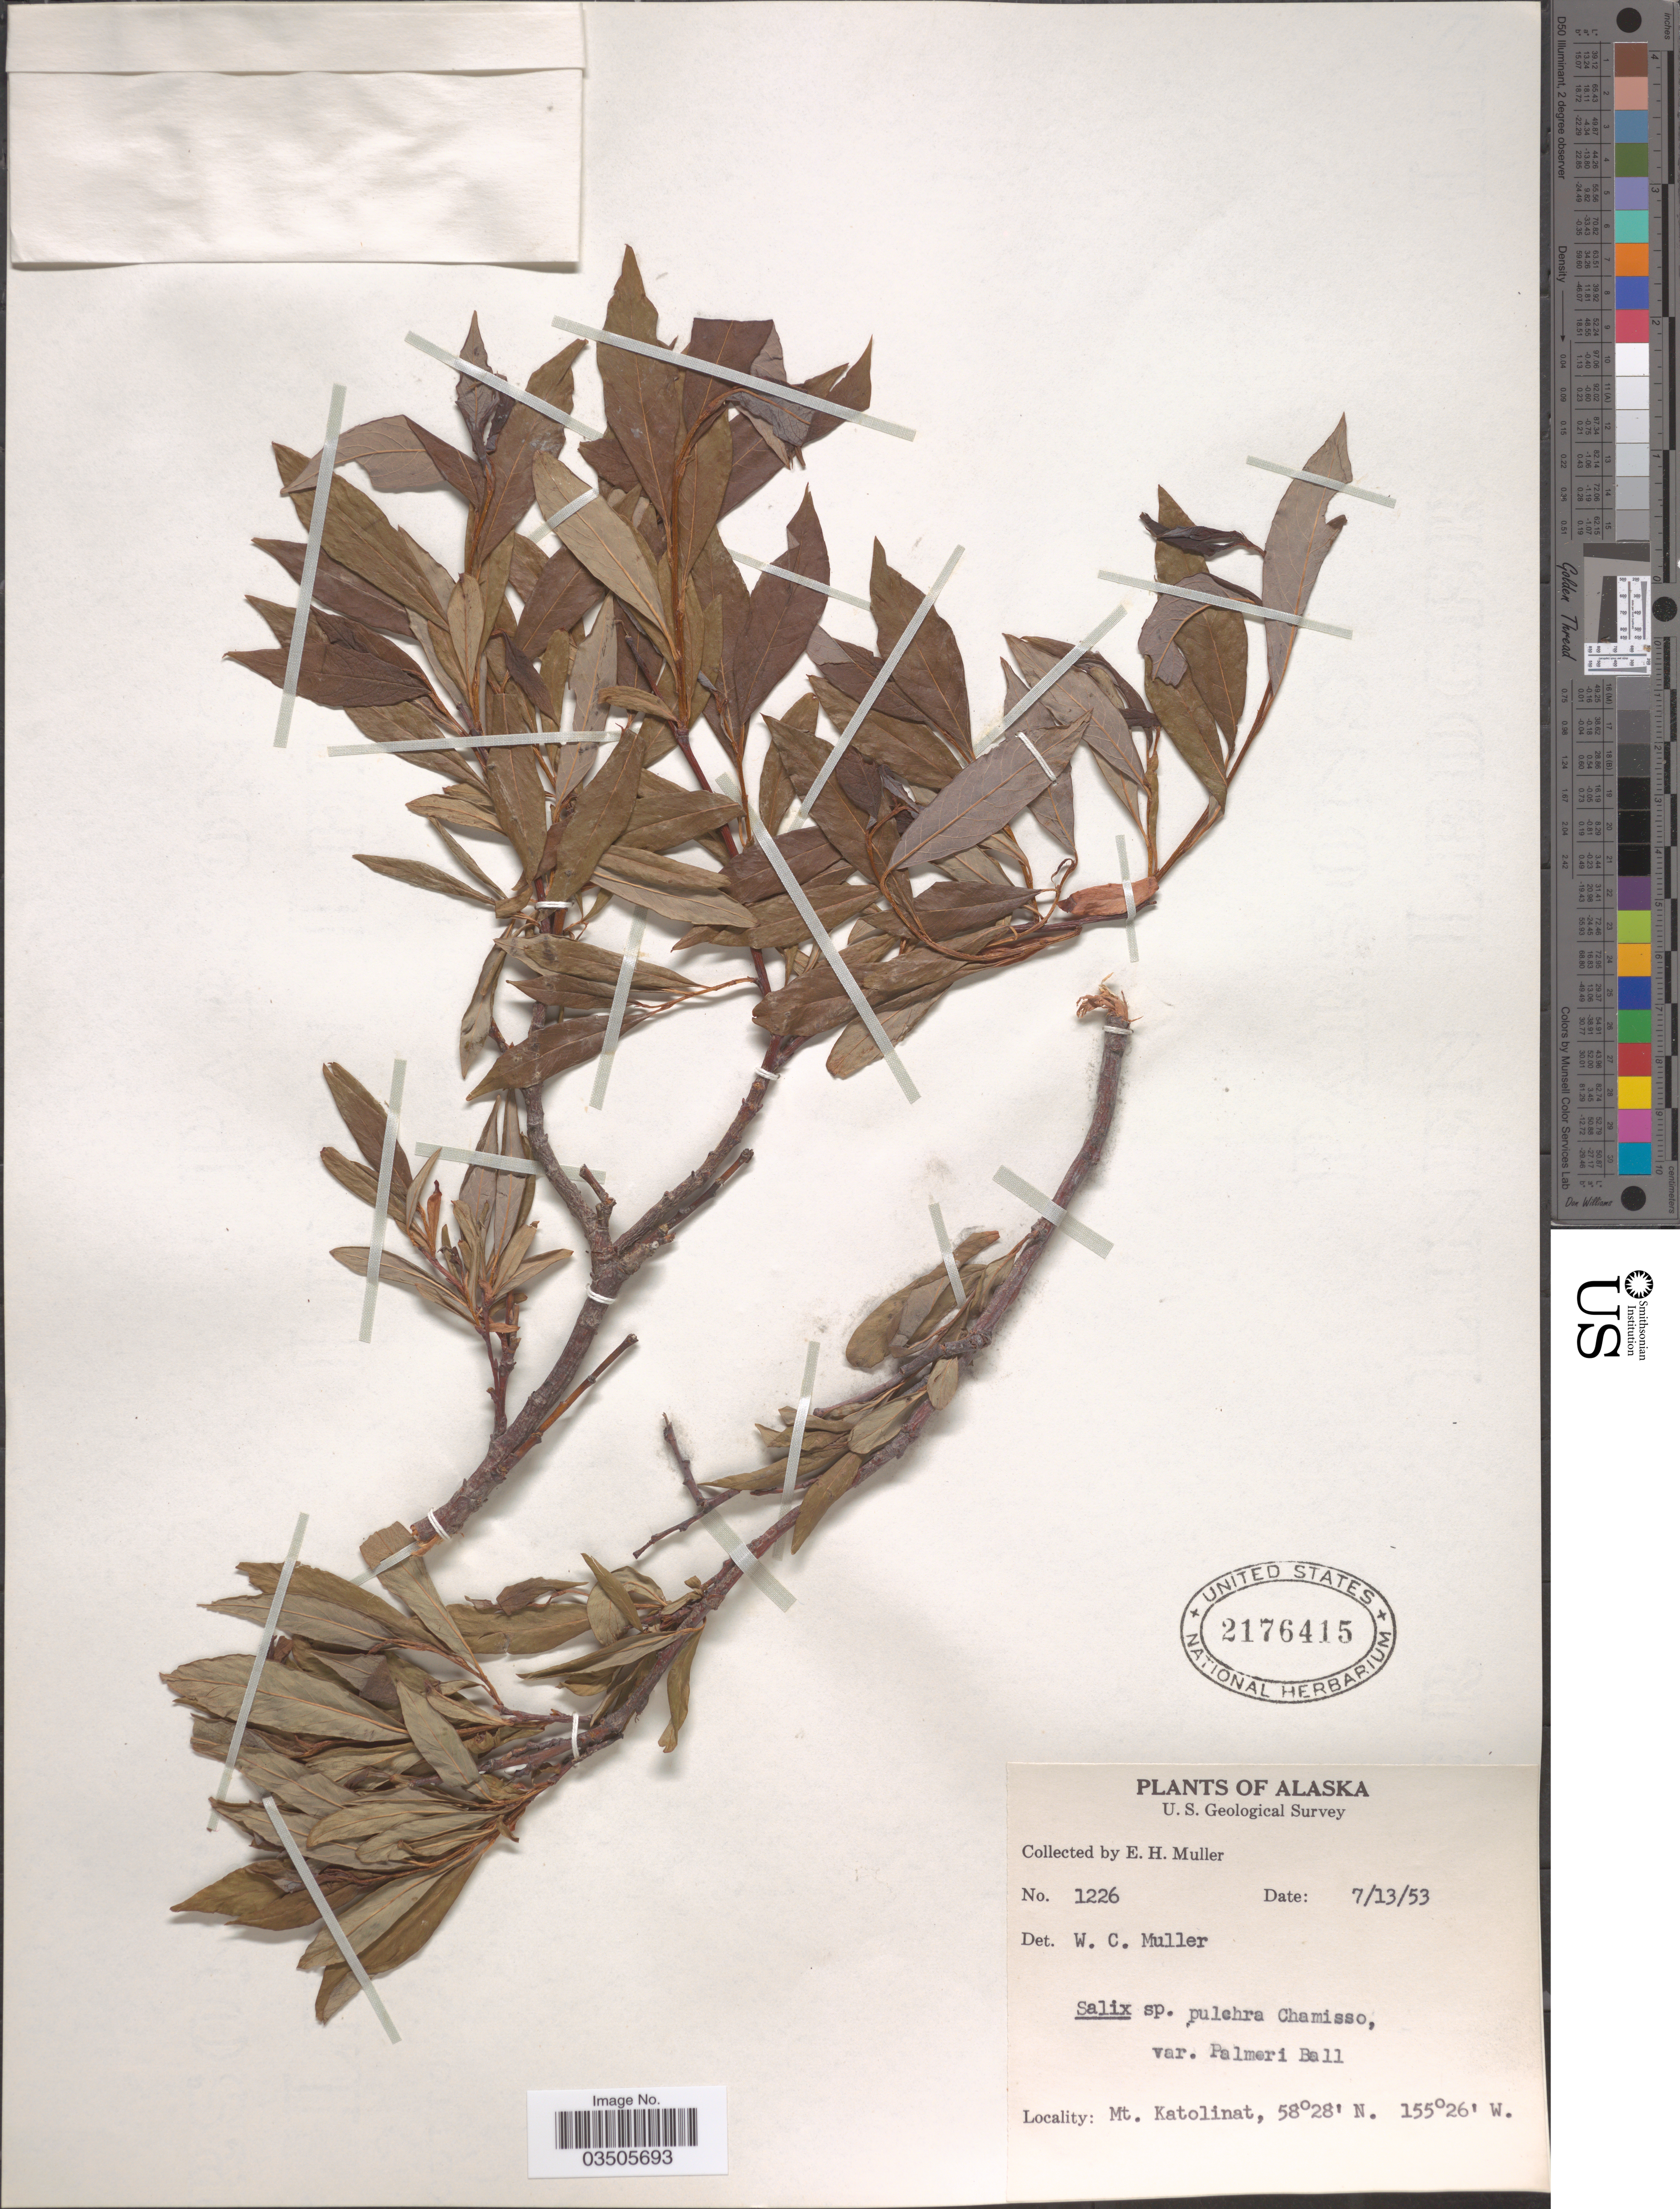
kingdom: Plantae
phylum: Tracheophyta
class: Magnoliopsida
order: Malpighiales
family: Salicaceae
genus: Salix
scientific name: Salix pulchra var. palmeri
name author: C.R. Ball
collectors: E. H. Muller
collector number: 1226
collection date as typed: Transcribed d/m/y: 13/7/53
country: United States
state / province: Alaska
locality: Mt. Katolinat.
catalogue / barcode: US 2176415